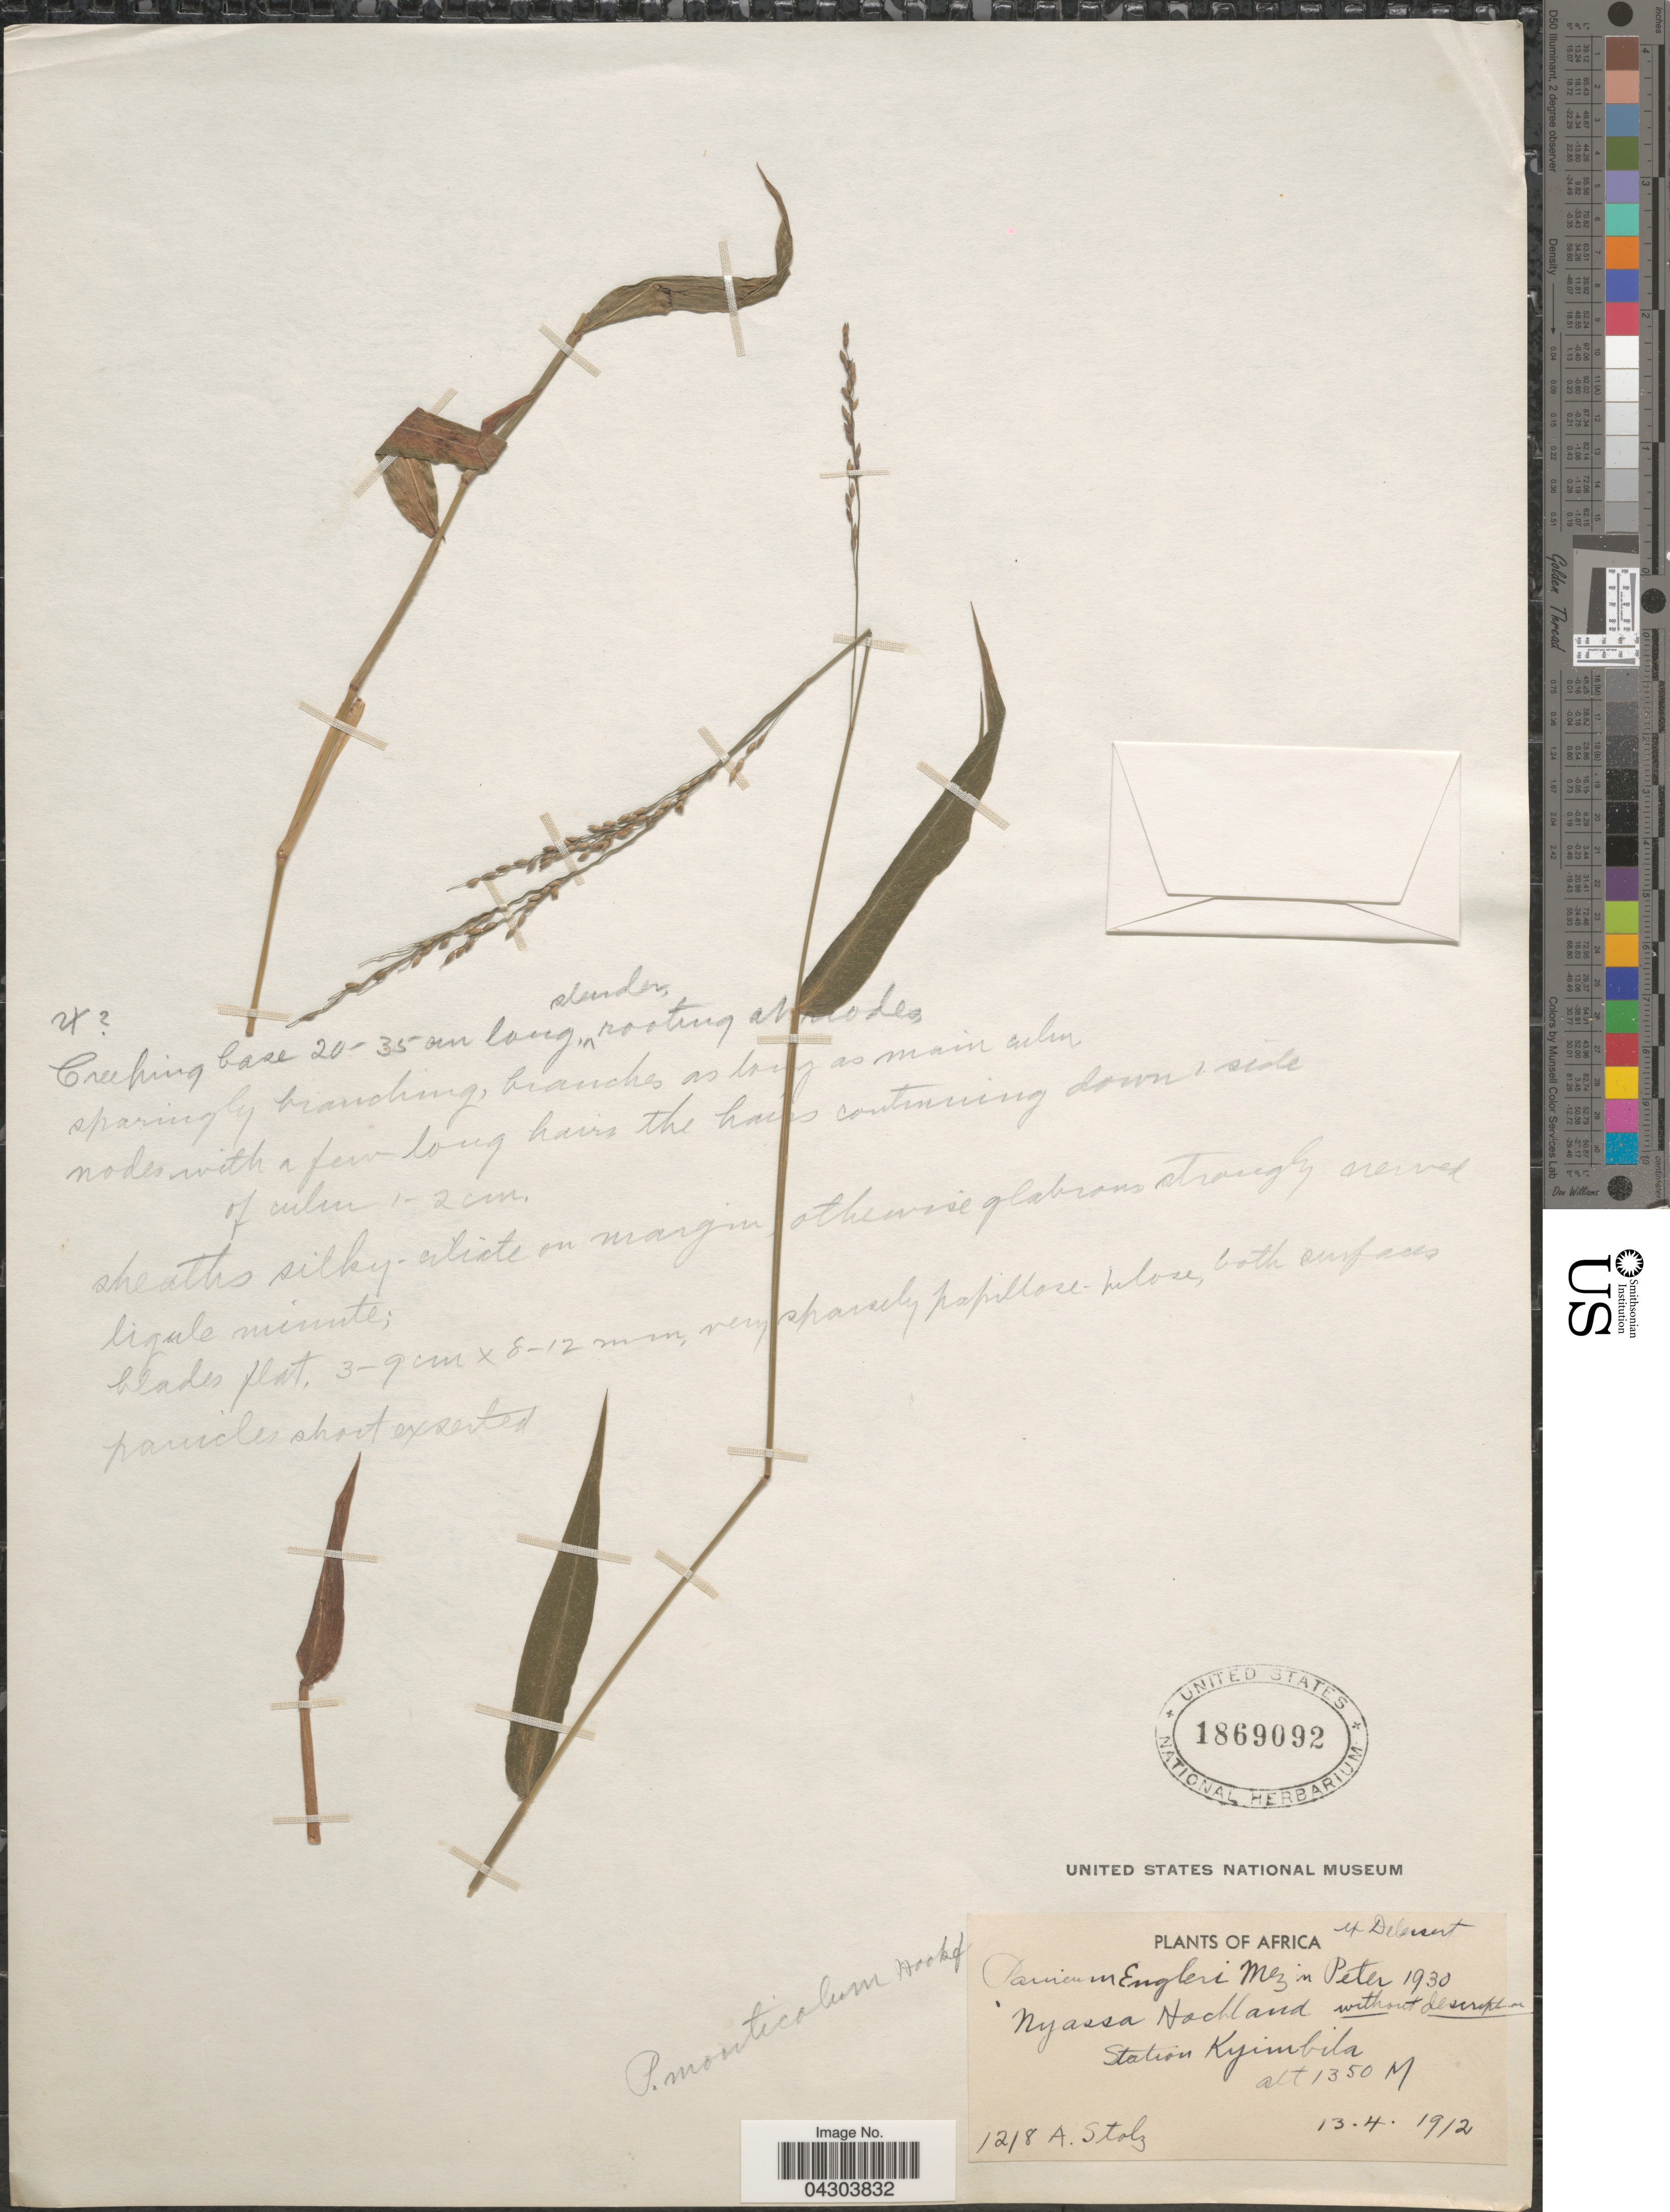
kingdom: Plantae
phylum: Tracheophyta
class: Liliopsida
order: Poales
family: Poaceae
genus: Panicum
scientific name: Panicum monticola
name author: Hillebr.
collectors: A. Stolz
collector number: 1218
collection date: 1912-04-13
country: Malawi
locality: Africa. Nyassa Hochland. Station Kyimbila.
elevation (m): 1350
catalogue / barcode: US 1869092